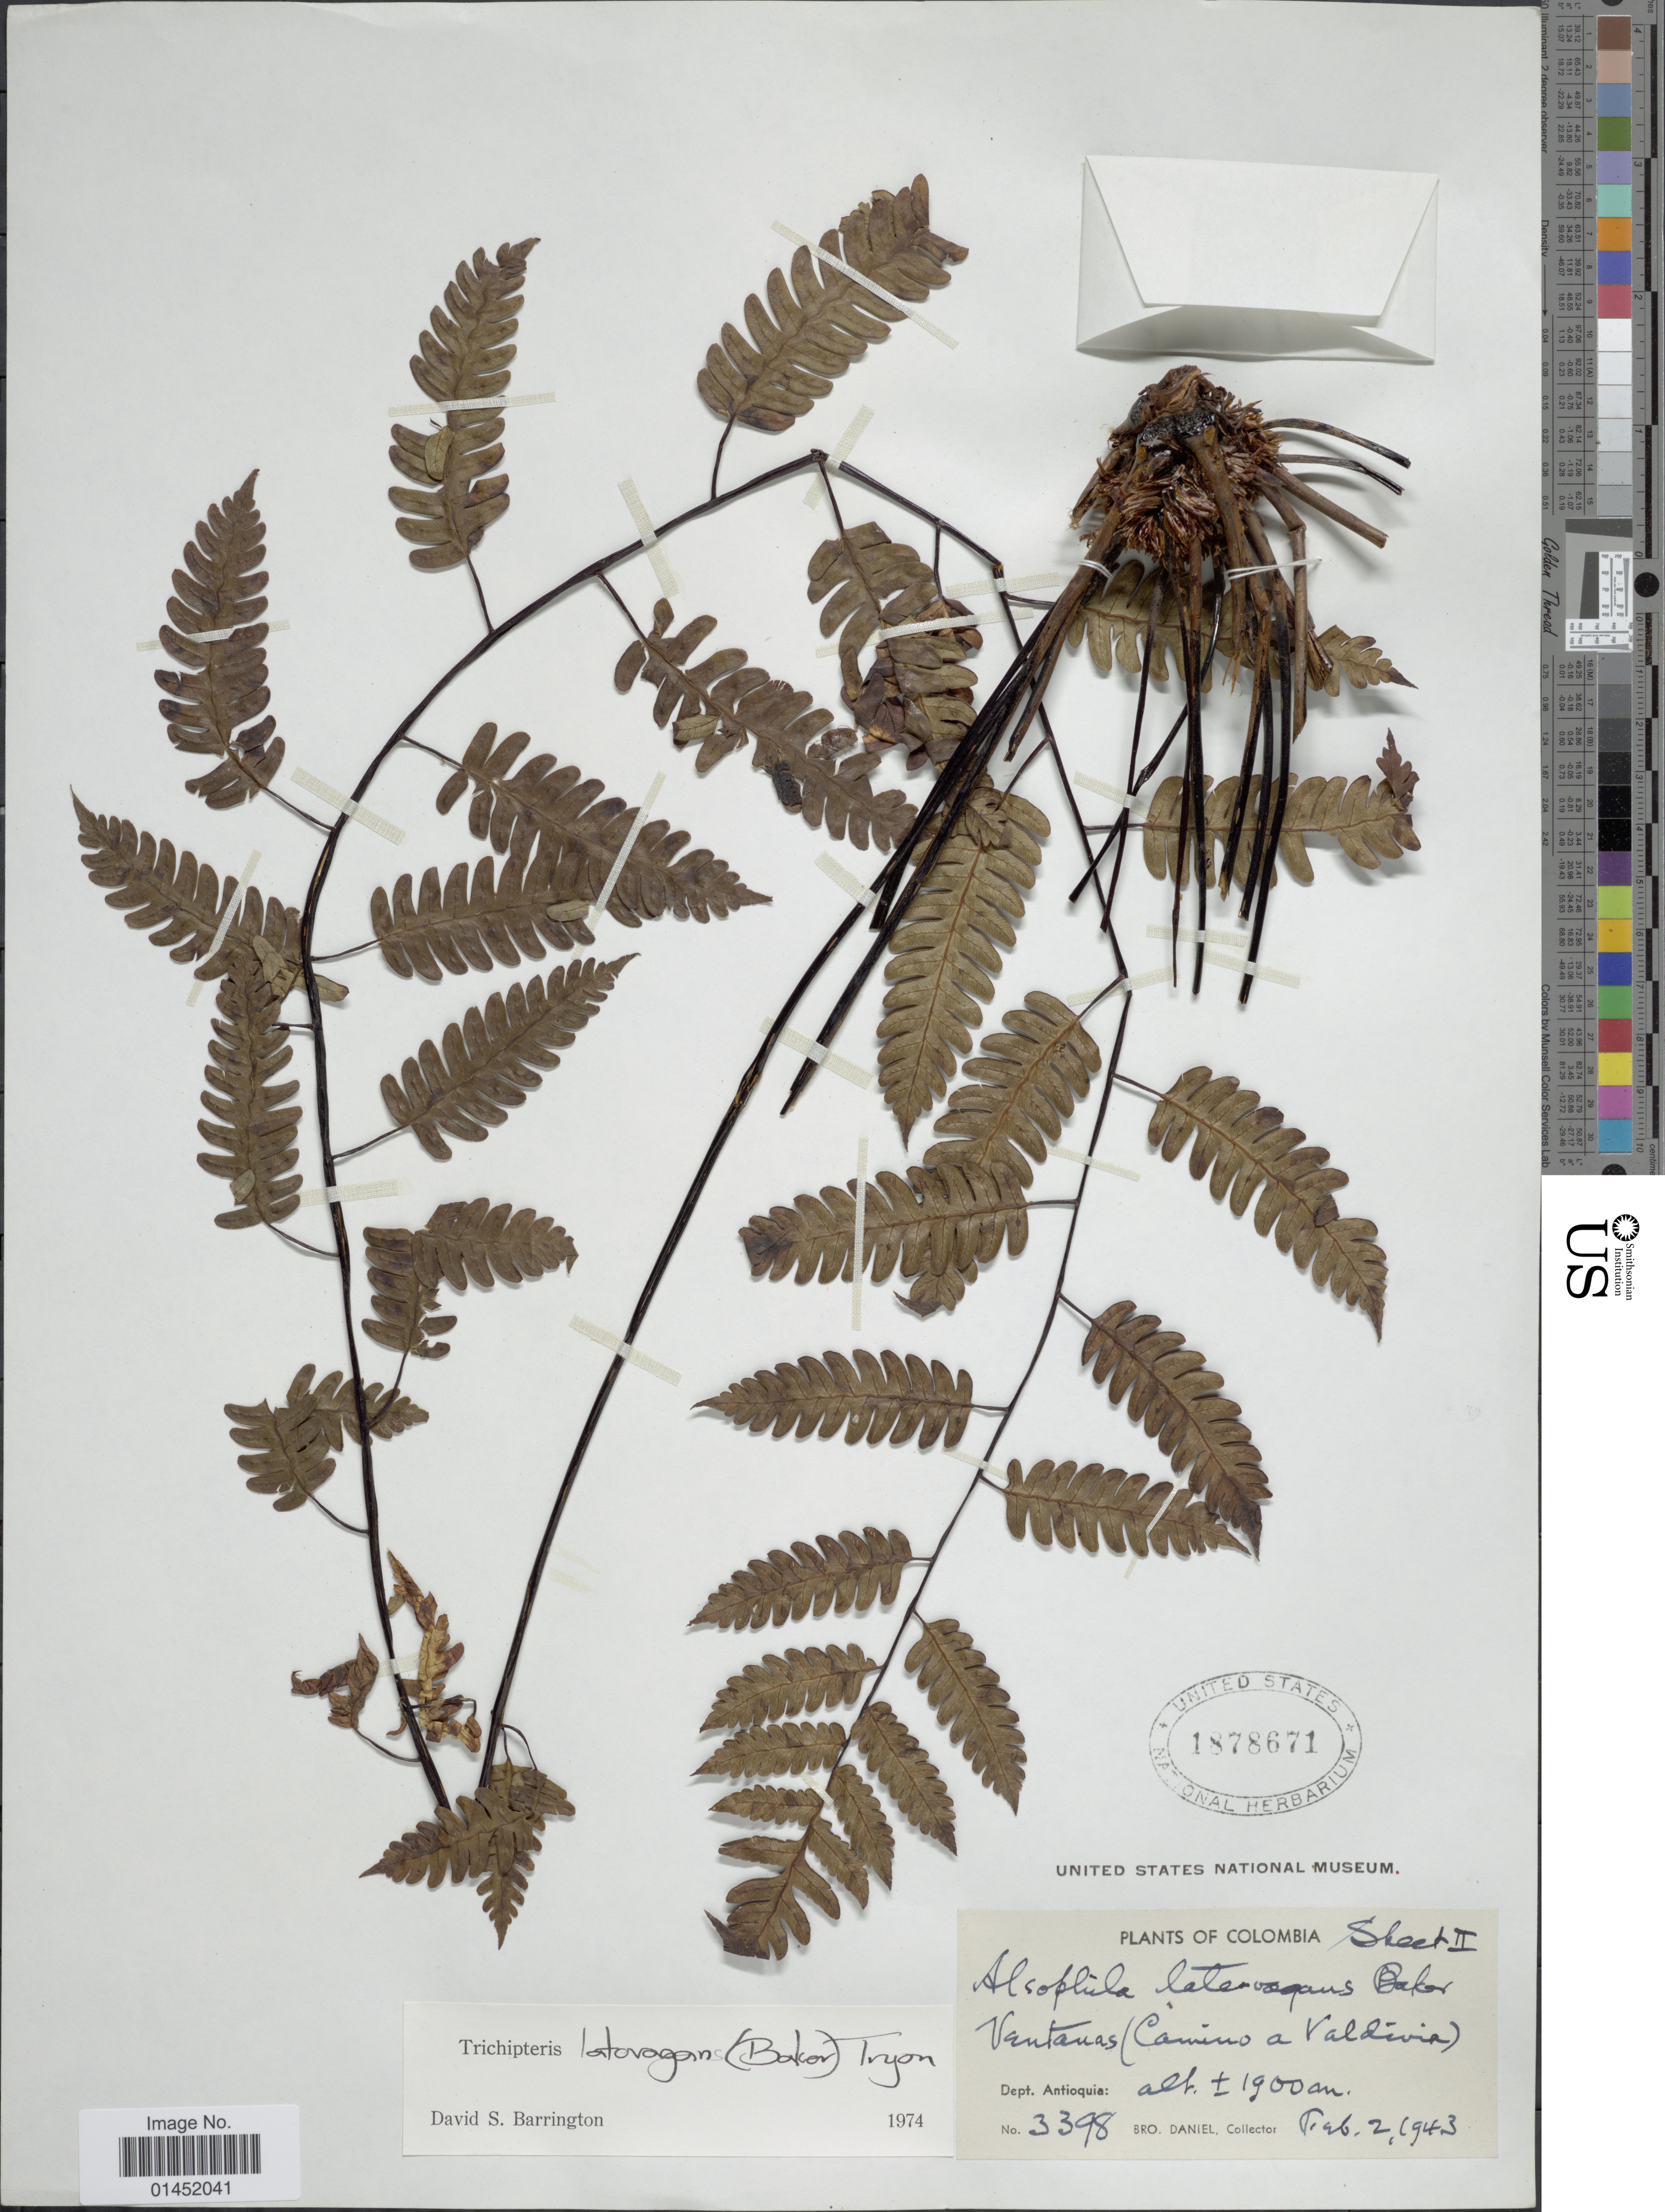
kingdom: Plantae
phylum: Tracheophyta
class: Polypodiopsida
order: Cyatheales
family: Cyatheaceae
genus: Cyathea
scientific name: Cyathea latevagans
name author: (Baker) Domin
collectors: Bro. Daniel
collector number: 3398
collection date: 1943-02-02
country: Colombia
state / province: Antioquia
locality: Ventanas (Camino a Valdivia) Dept Antioquia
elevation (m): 1900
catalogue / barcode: US 1878671